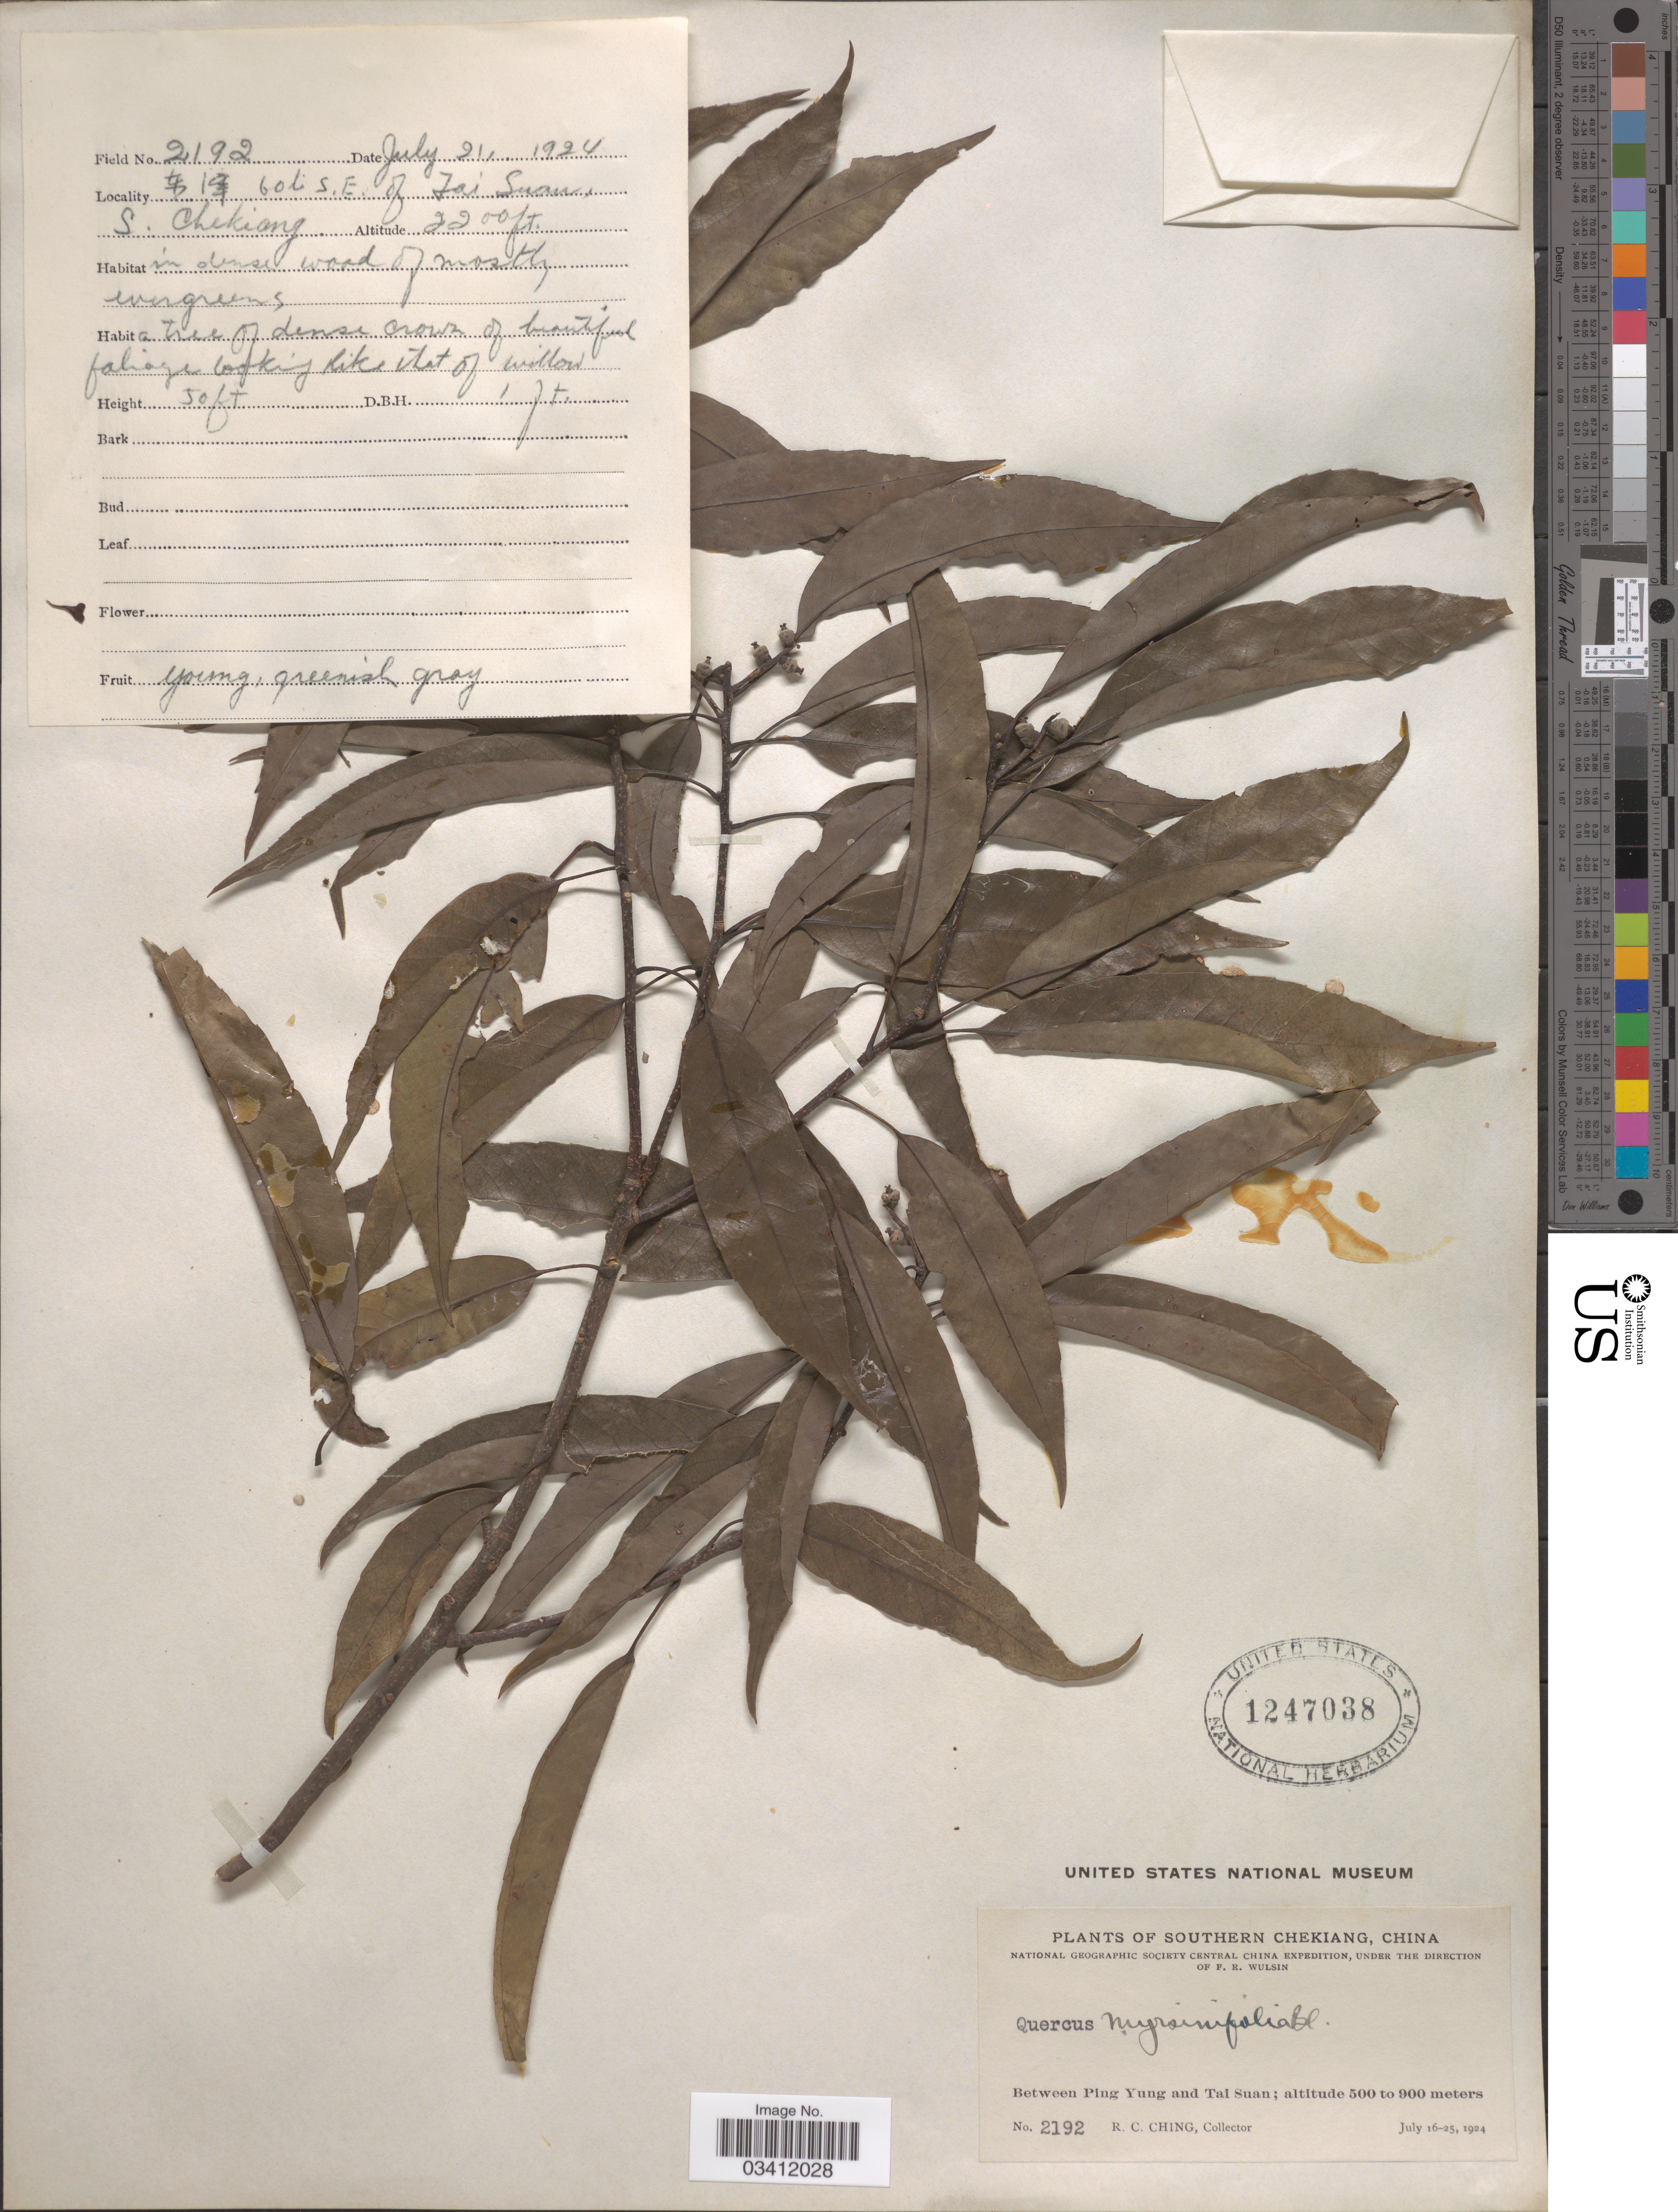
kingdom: Plantae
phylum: Tracheophyta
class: Magnoliopsida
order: Fagales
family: Fagaceae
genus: Quercus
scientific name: Quercus myrsinifolia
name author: Blume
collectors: R. C. Ching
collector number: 2192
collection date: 1924-07-24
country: China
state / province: Zhejiang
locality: Between Ping Yung and Tai Suan. 60 li S.E. of Tai Suan.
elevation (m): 671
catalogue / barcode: US 1247038